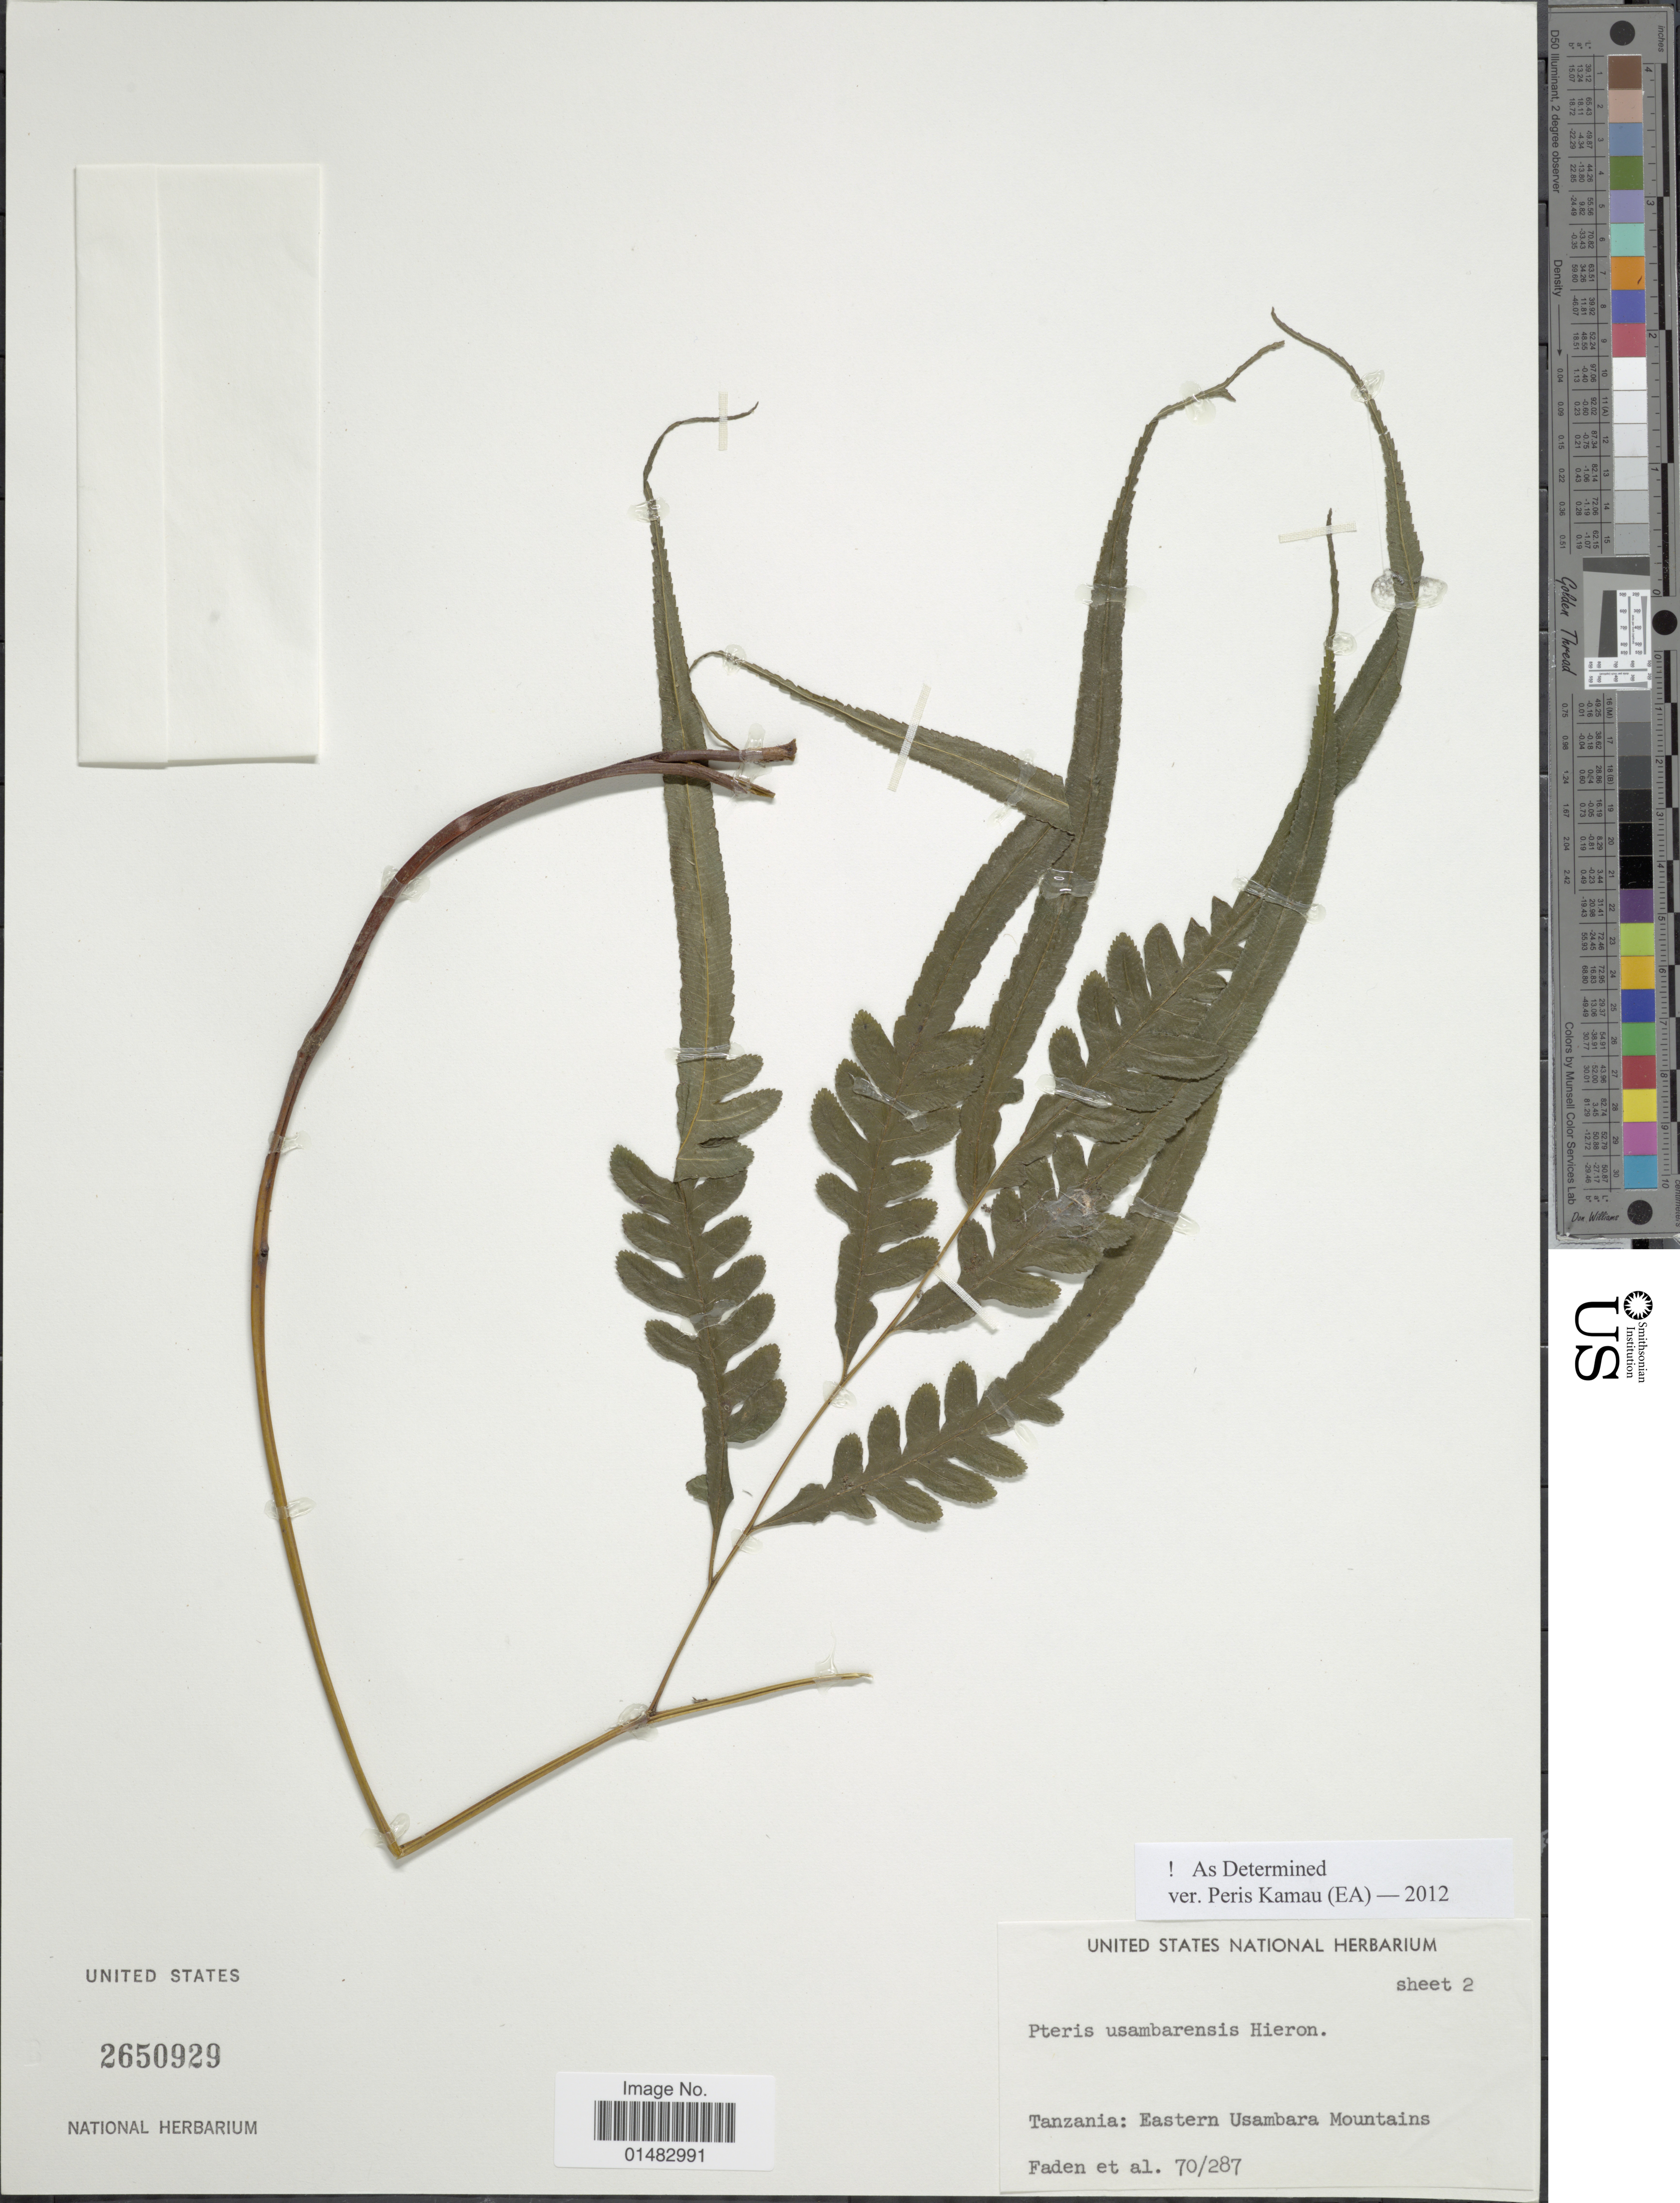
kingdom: Plantae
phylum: Tracheophyta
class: Polypodiopsida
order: Polypodiales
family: Pteridaceae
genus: Pteris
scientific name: Pteris usambarensis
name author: Hieron.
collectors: -- Faden & et al.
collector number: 70/287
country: Tanzania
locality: Eastern Usambara Mountains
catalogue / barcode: US 2650929